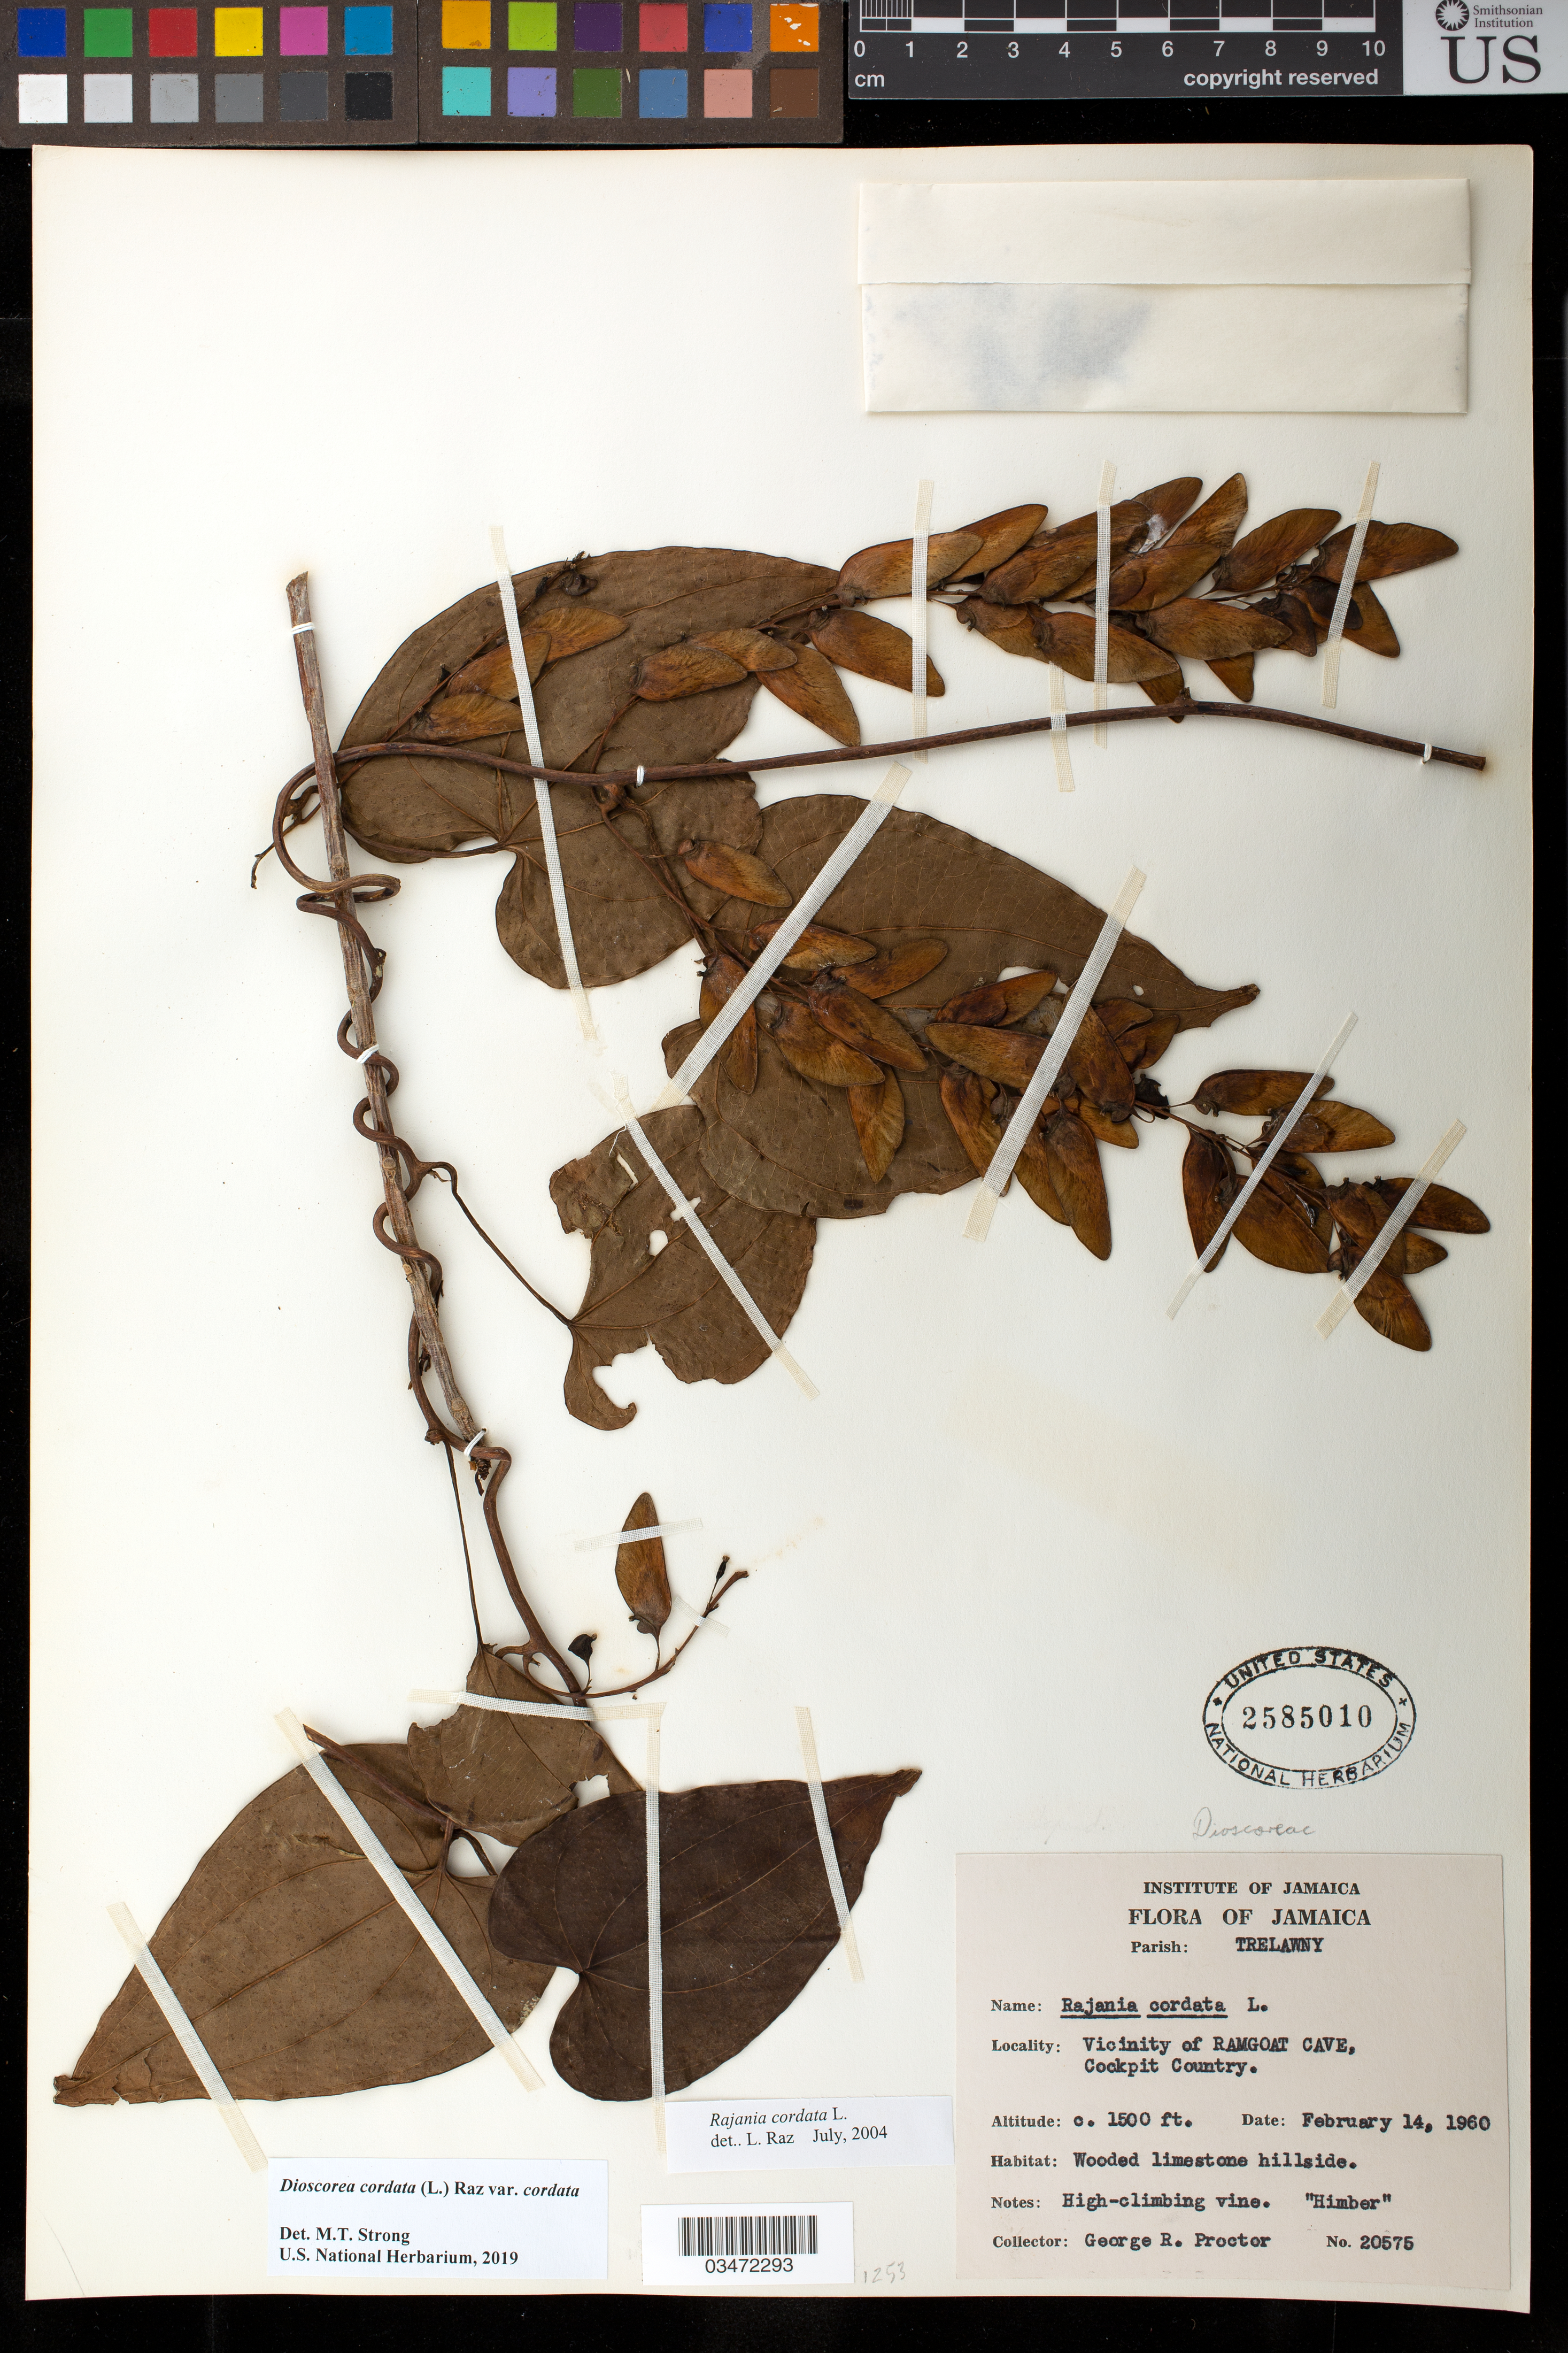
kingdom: Plantae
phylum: Tracheophyta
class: Liliopsida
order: Dioscoreales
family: Dioscoreaceae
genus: Dioscorea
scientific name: Dioscorea cordata var. cordata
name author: (L.) Raz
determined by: Strong, M. T., (US), Smithsonian Institution - National Museum of Natural History (UNITED STATES)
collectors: G. R. Proctor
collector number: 20575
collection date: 1960-02-14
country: Jamaica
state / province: Trelawny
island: Jamaica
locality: Ramgoat Cave, vicinity. Cockpit Country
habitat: Wooded limestone hillside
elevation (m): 457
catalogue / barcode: US 2585010